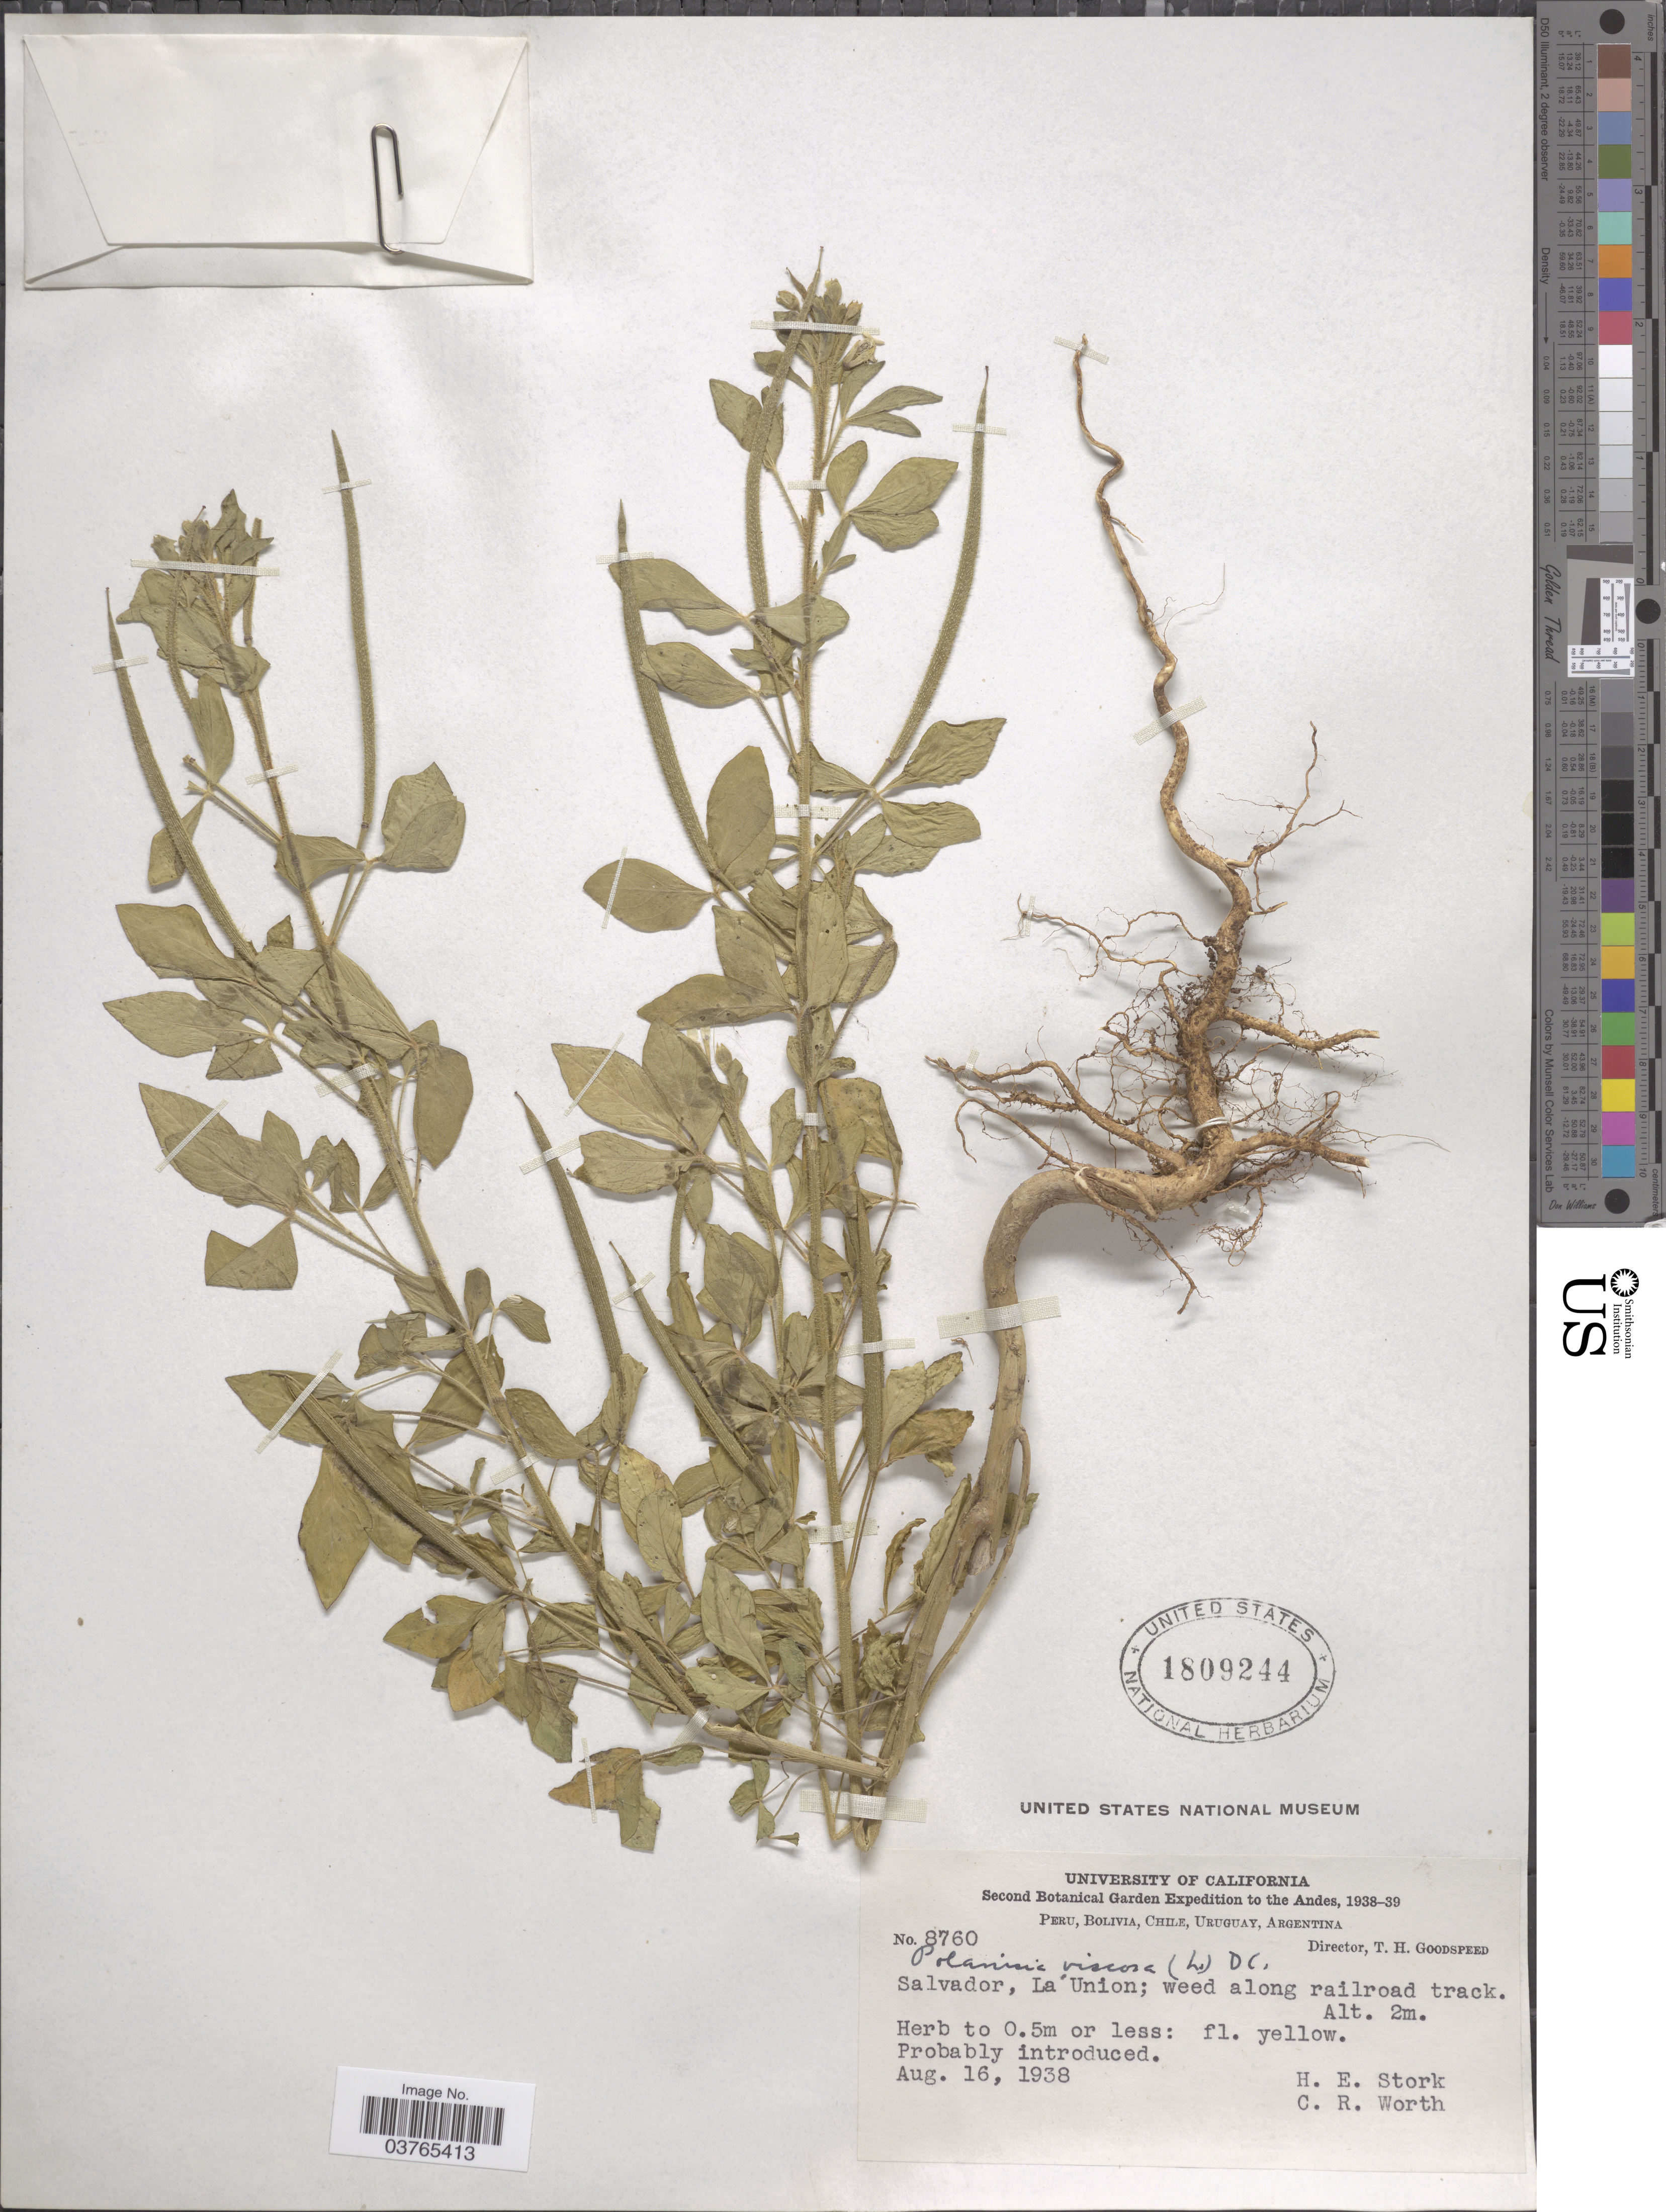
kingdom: Plantae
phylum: Tracheophyta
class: Magnoliopsida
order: Brassicales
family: Cleomaceae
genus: Arivela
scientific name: Arivela viscosa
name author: (L.) Raf.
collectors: H. E. Stork & C. R. Worth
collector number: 8760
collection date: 1938-08-16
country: El Salvador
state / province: La Union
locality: The Andes. Salvador.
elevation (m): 2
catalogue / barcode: US 1809244